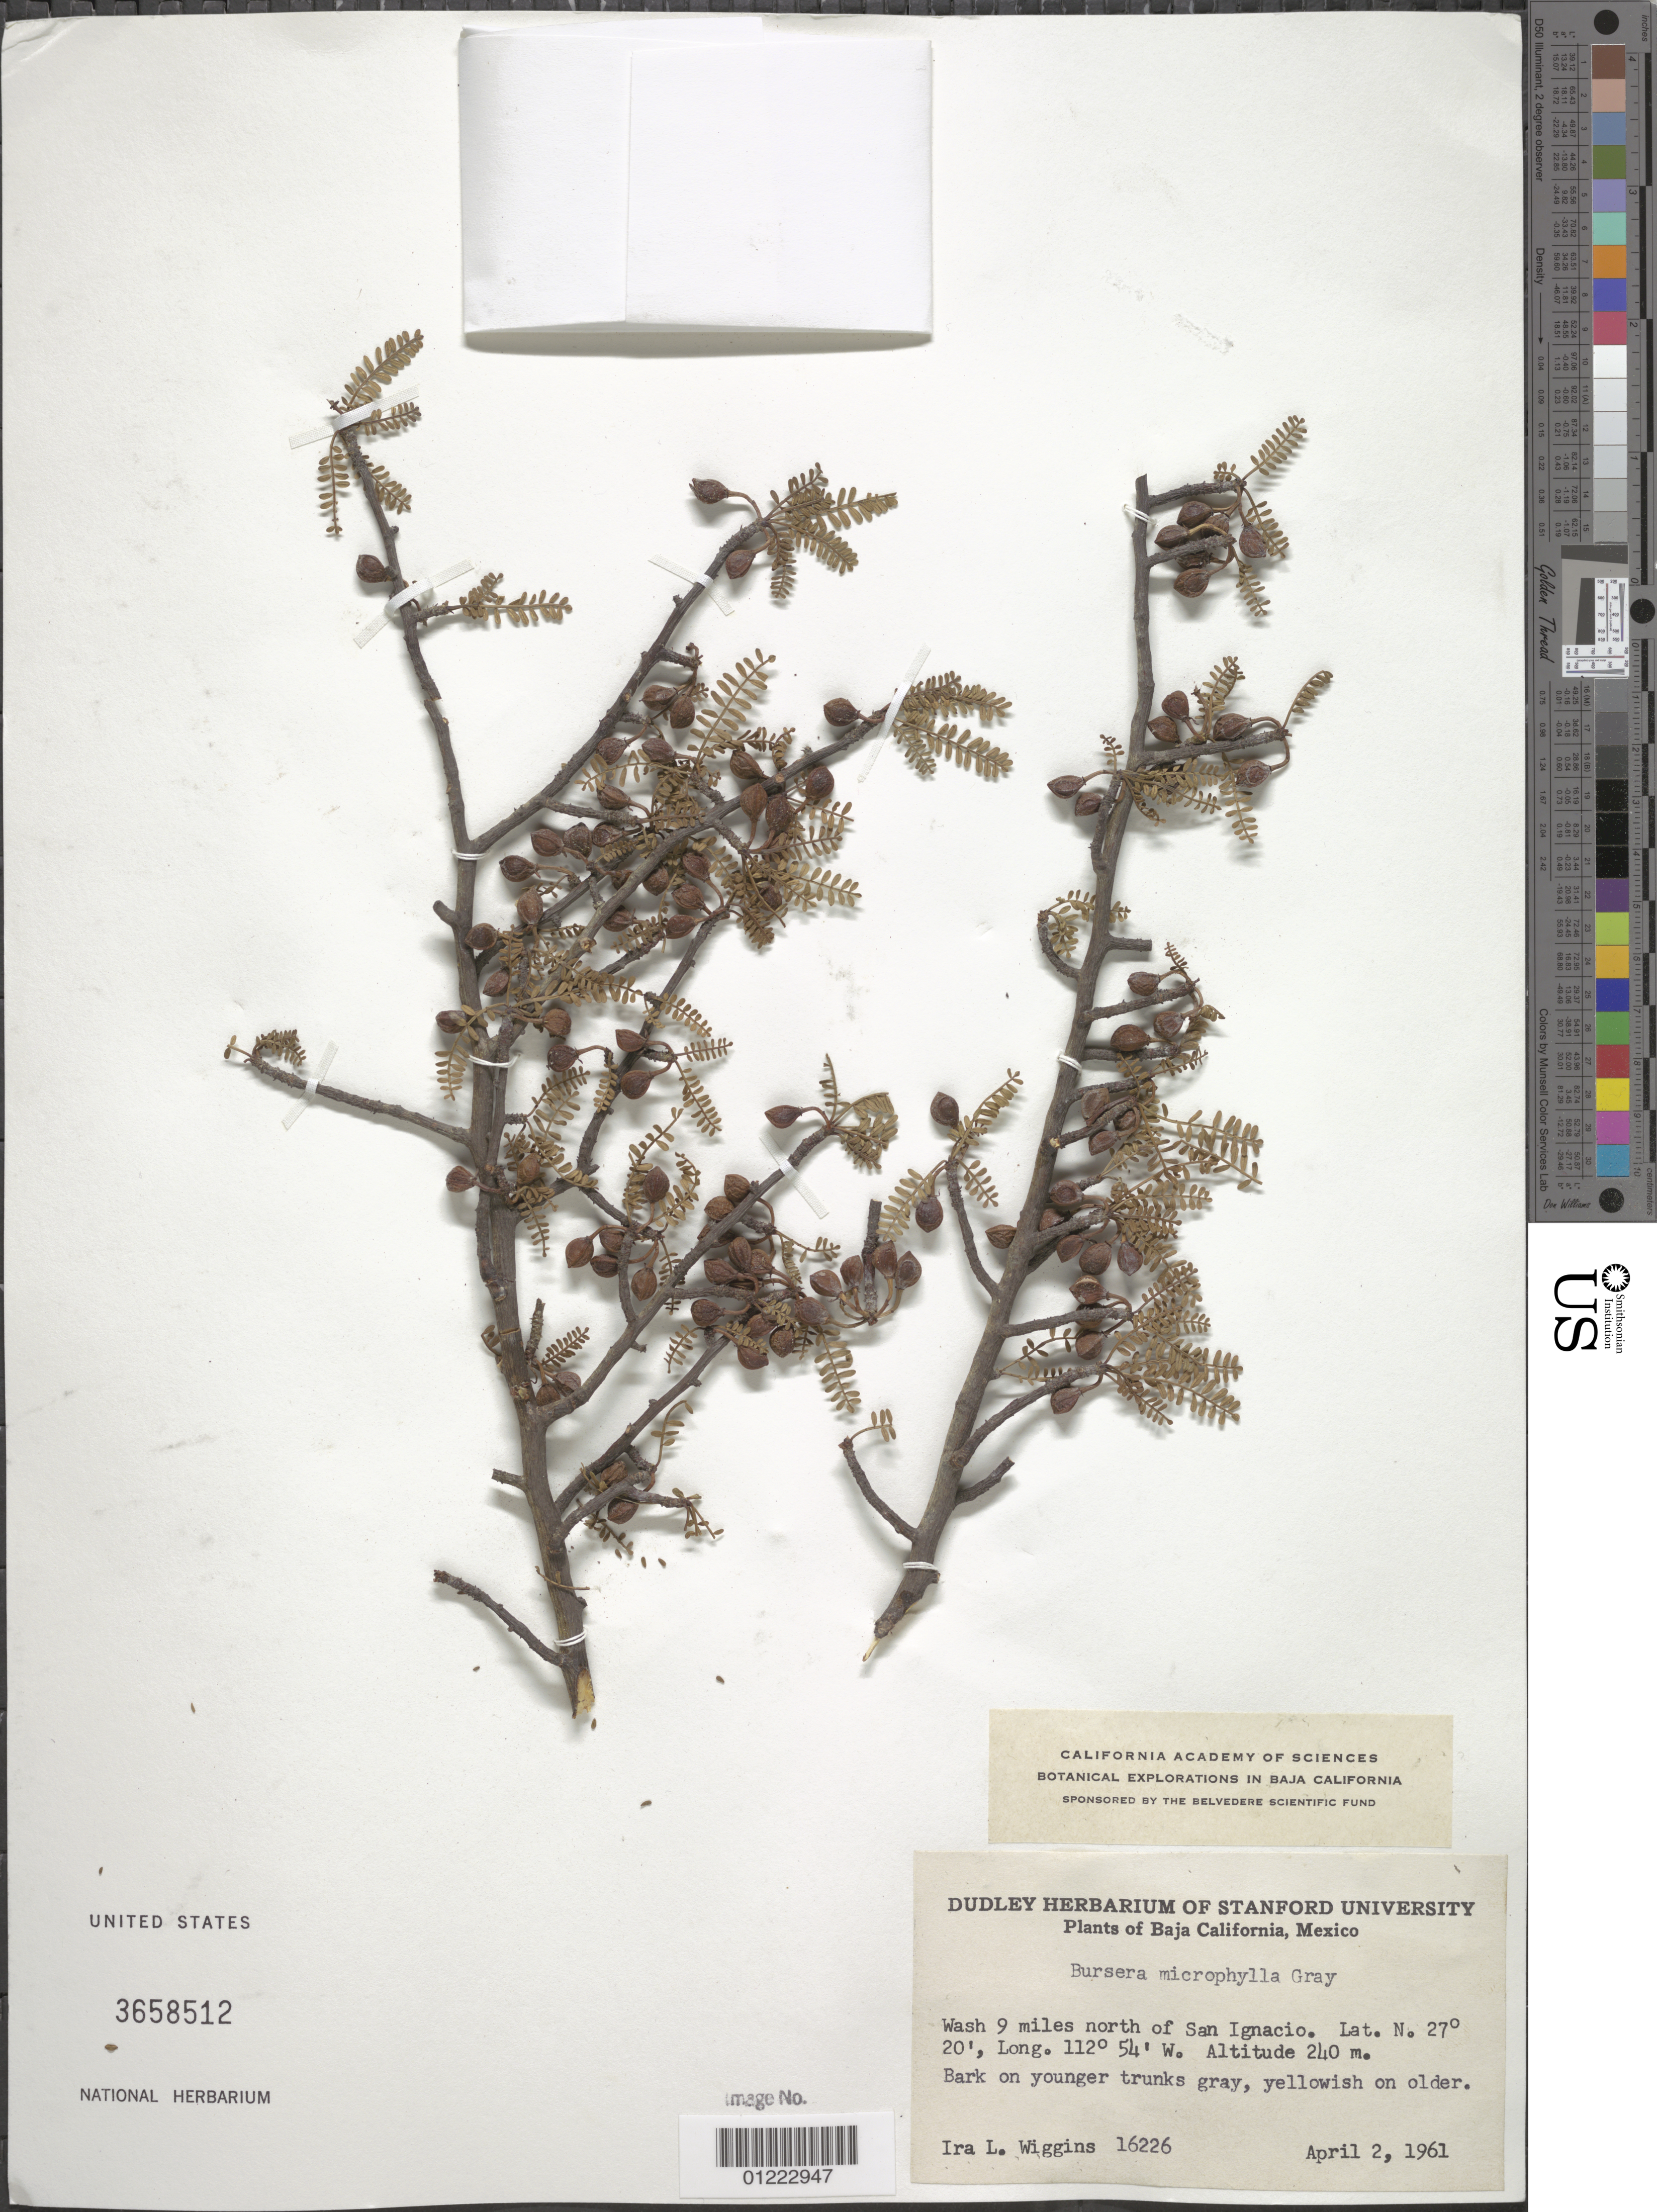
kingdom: Plantae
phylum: Tracheophyta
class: Magnoliopsida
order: Sapindales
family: Burseraceae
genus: Bursera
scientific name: Bursera microphylla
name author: A. Gray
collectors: I. L. Wiggins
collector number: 16226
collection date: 1961-04-02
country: Mexico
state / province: Baja California Sur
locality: Wash 9 miles north of San Ignacio.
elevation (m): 240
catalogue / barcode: US 3658512